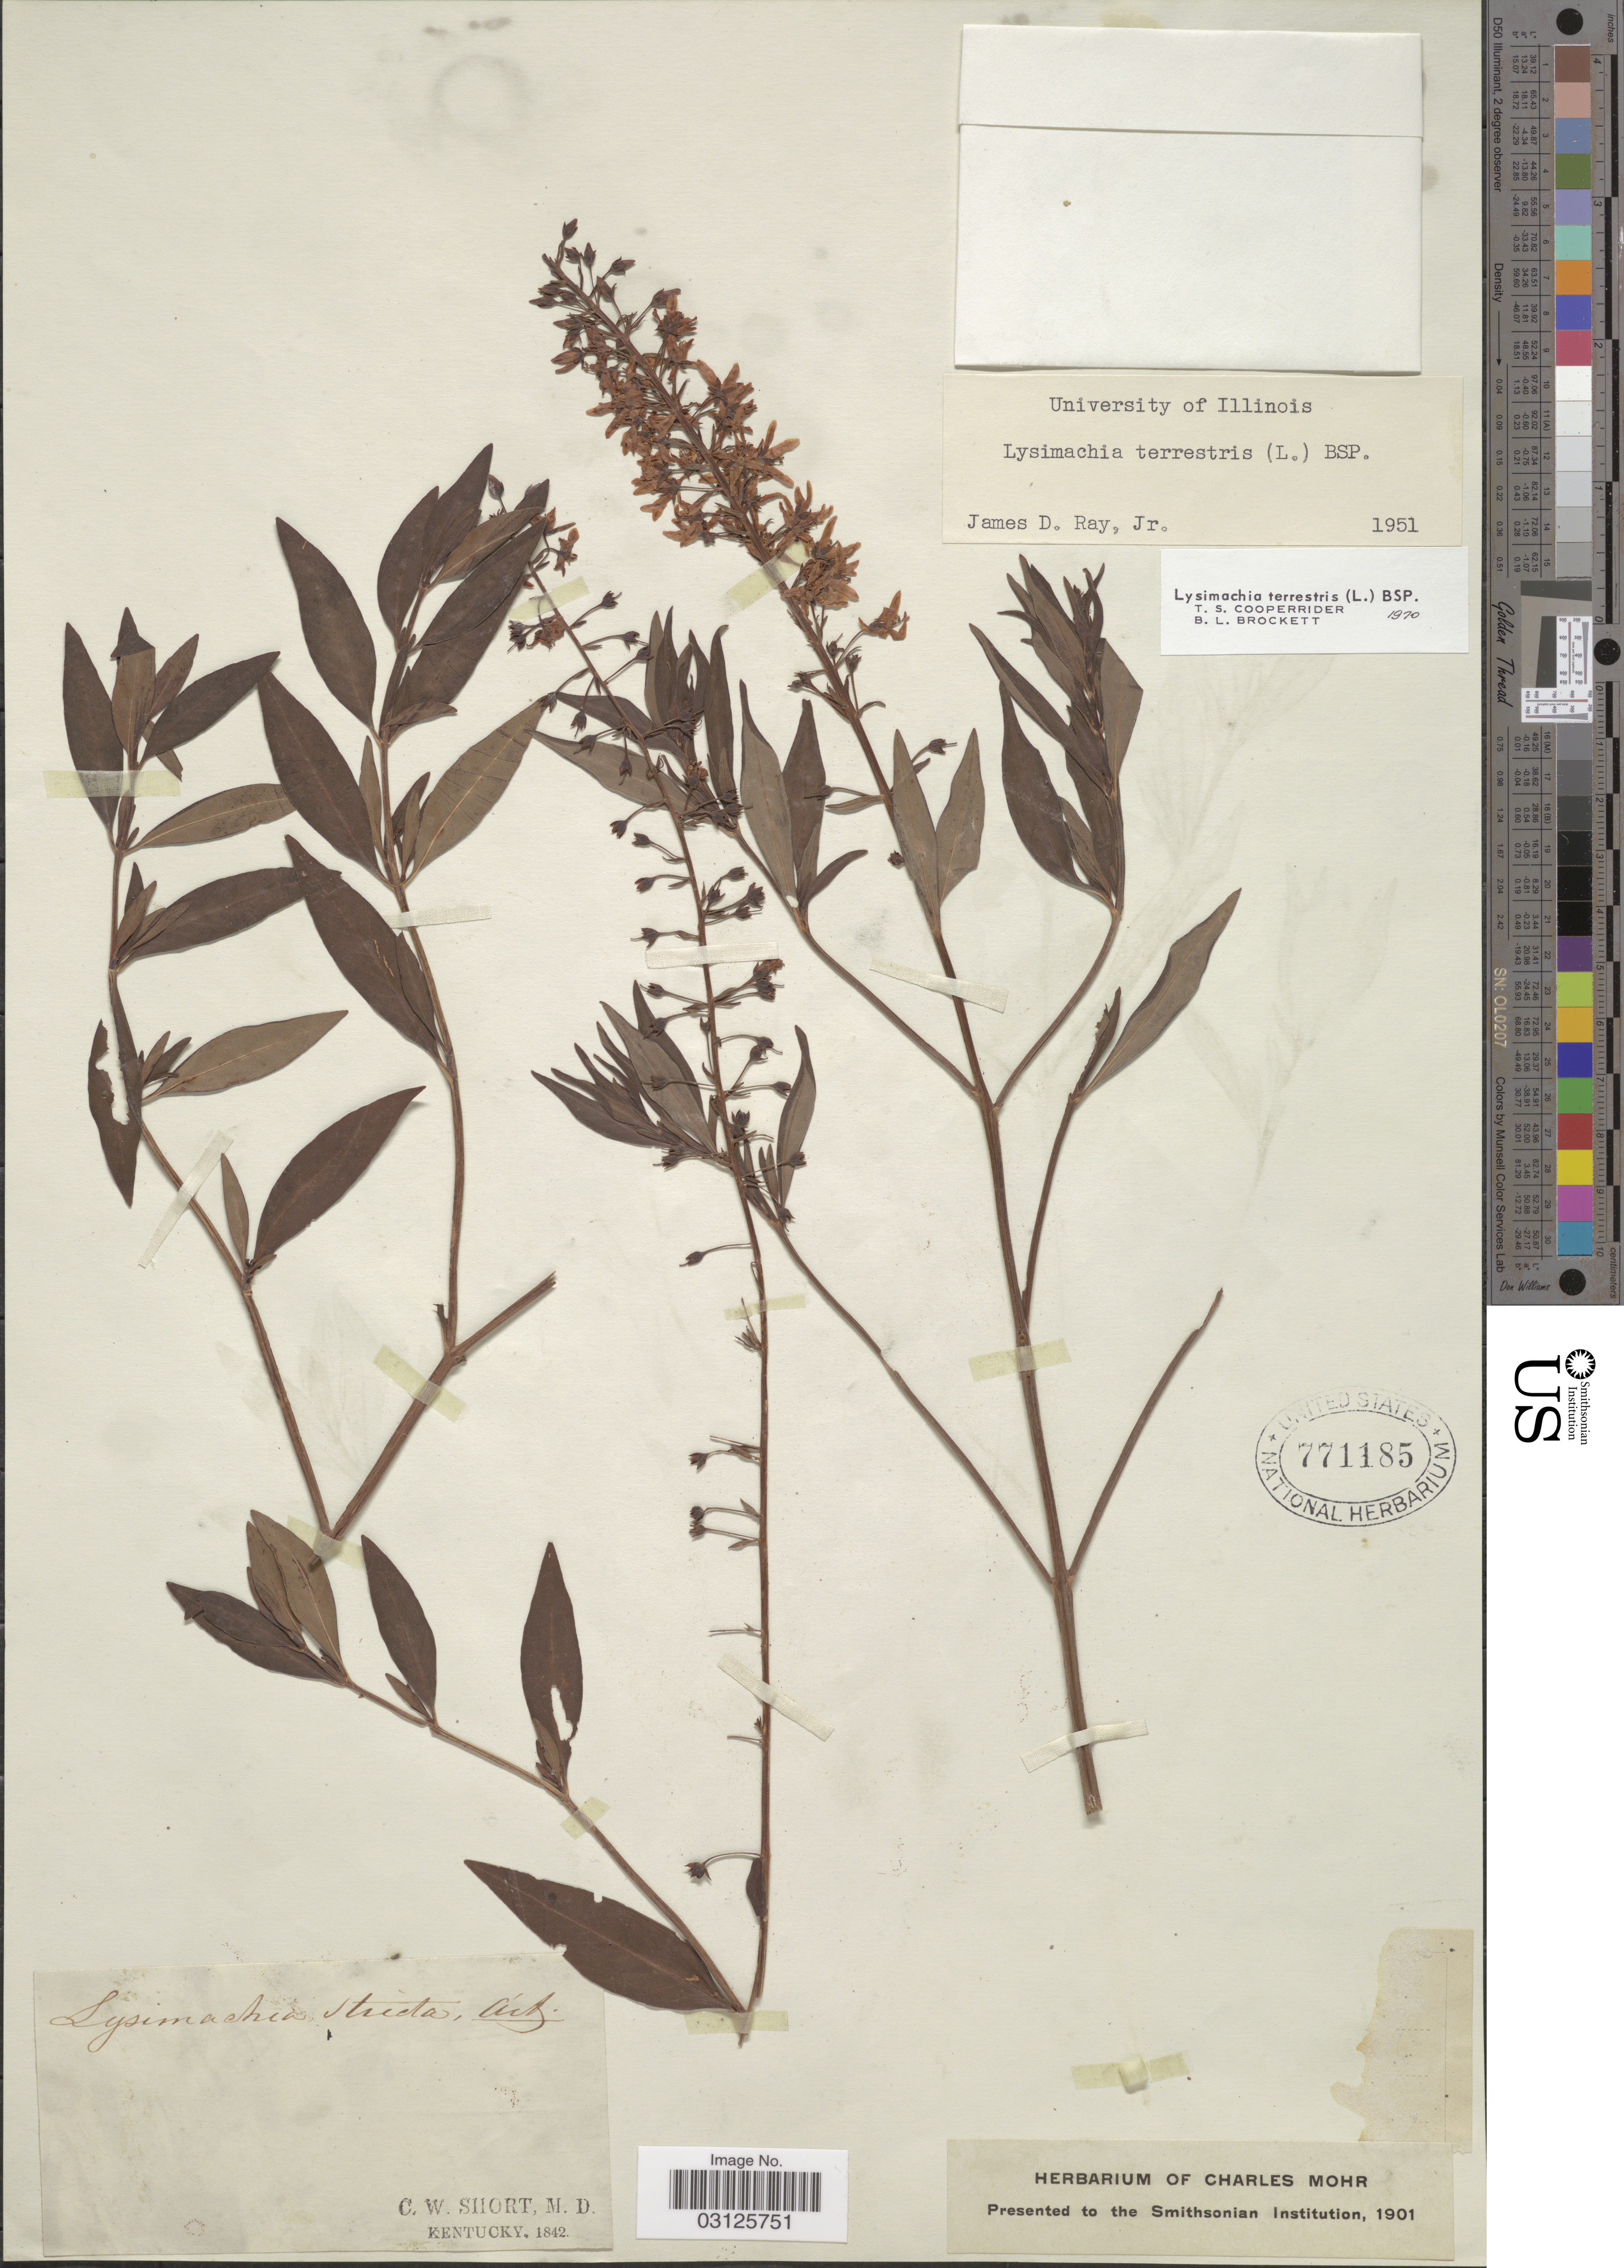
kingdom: Plantae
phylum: Tracheophyta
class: Magnoliopsida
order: Ericales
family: Primulaceae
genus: Lysimachia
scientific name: Lysimachia terrestris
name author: (L.) Britton, Stearns & Poggenb.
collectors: C. W. Short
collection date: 1842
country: United States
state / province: Kentucky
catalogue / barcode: US 771185